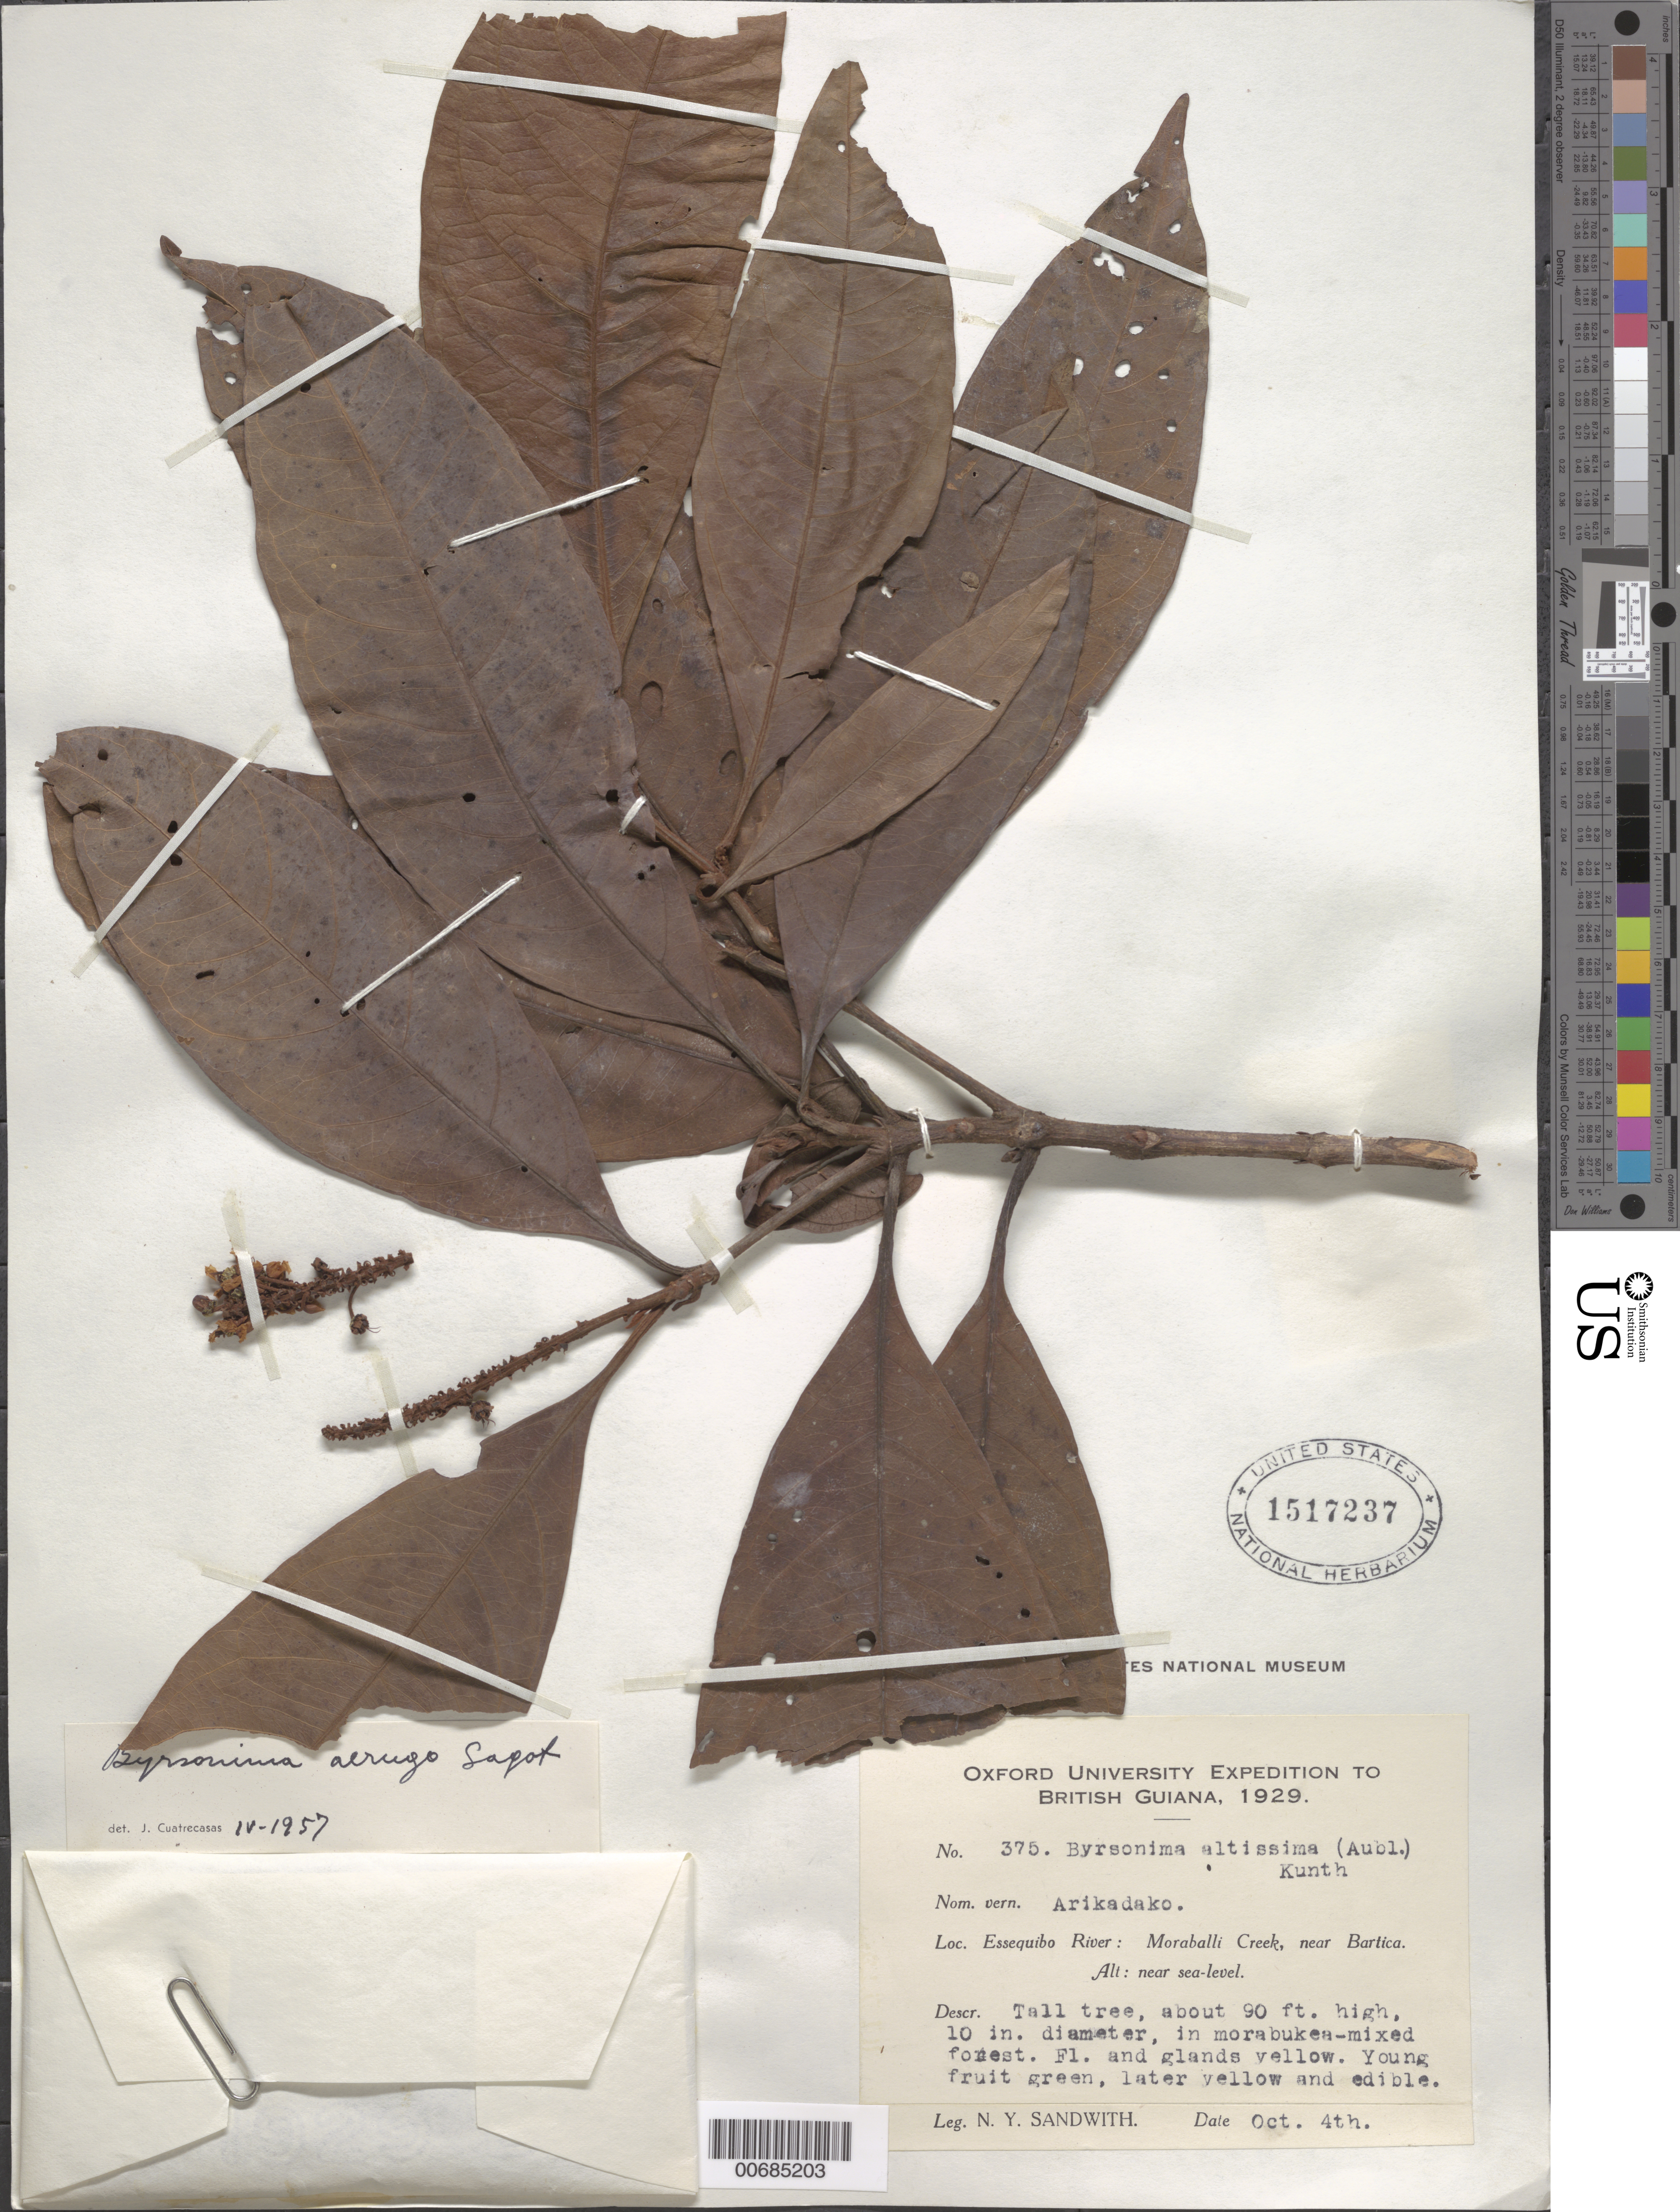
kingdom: Plantae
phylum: Tracheophyta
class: Magnoliopsida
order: Malpighiales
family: Malpighiaceae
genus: Byrsonima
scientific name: Byrsonima aerugo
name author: Sagot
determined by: Cuatrecasas, J.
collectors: N. Y. Sandwith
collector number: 375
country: Guyana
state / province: U. Demerara-Berbice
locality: Moraballi Creek, Essequibo R., near Bartica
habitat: Morabukea mixed forest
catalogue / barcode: US 1517237